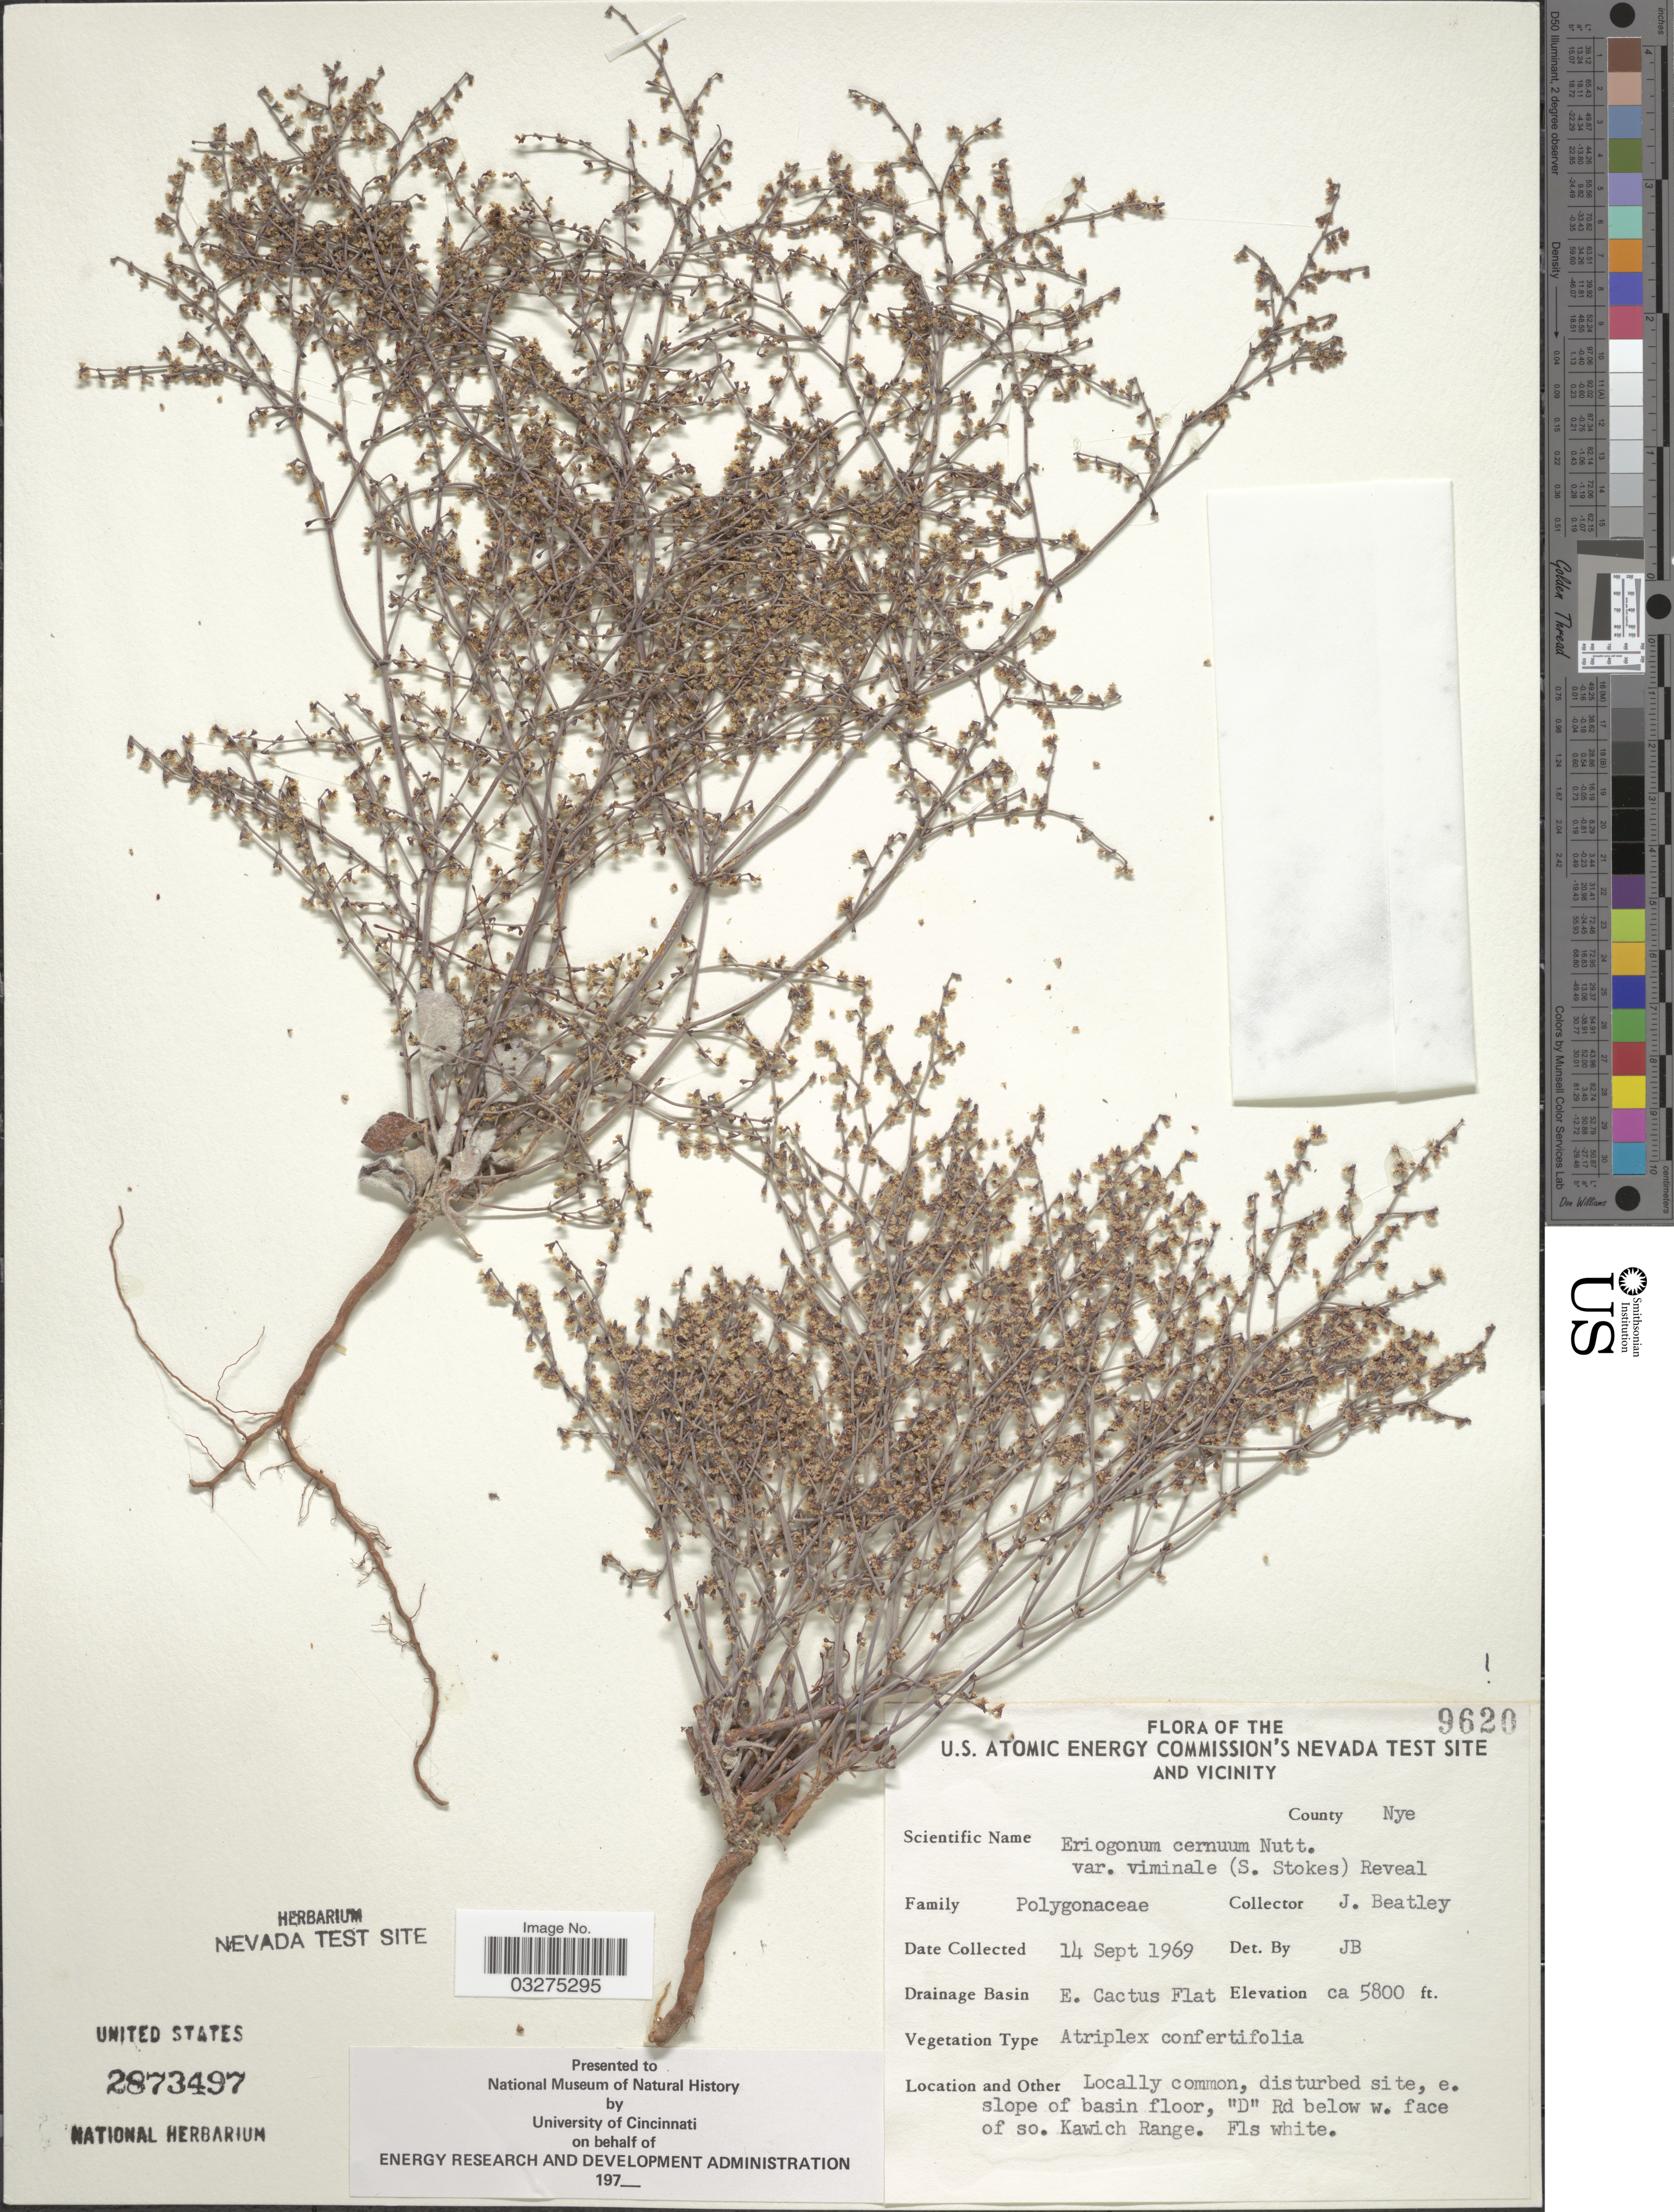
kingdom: Plantae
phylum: Tracheophyta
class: Magnoliopsida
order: Caryophyllales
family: Polygonaceae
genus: Eriogonum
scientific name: Eriogonum cernuum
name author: Nutt.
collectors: J. C. Beatley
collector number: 9620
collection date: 1969-09-14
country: United States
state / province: Nevada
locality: U.S. Atomic Energy Commission's Nevada Test Site and Vicinity. County Nye. Drainage Basin E. Cactus Flat. Disturbed site, e. slope of basin floor, "D" Rd below w. face of so. Kawich Range.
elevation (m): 1768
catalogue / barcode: US 2873497